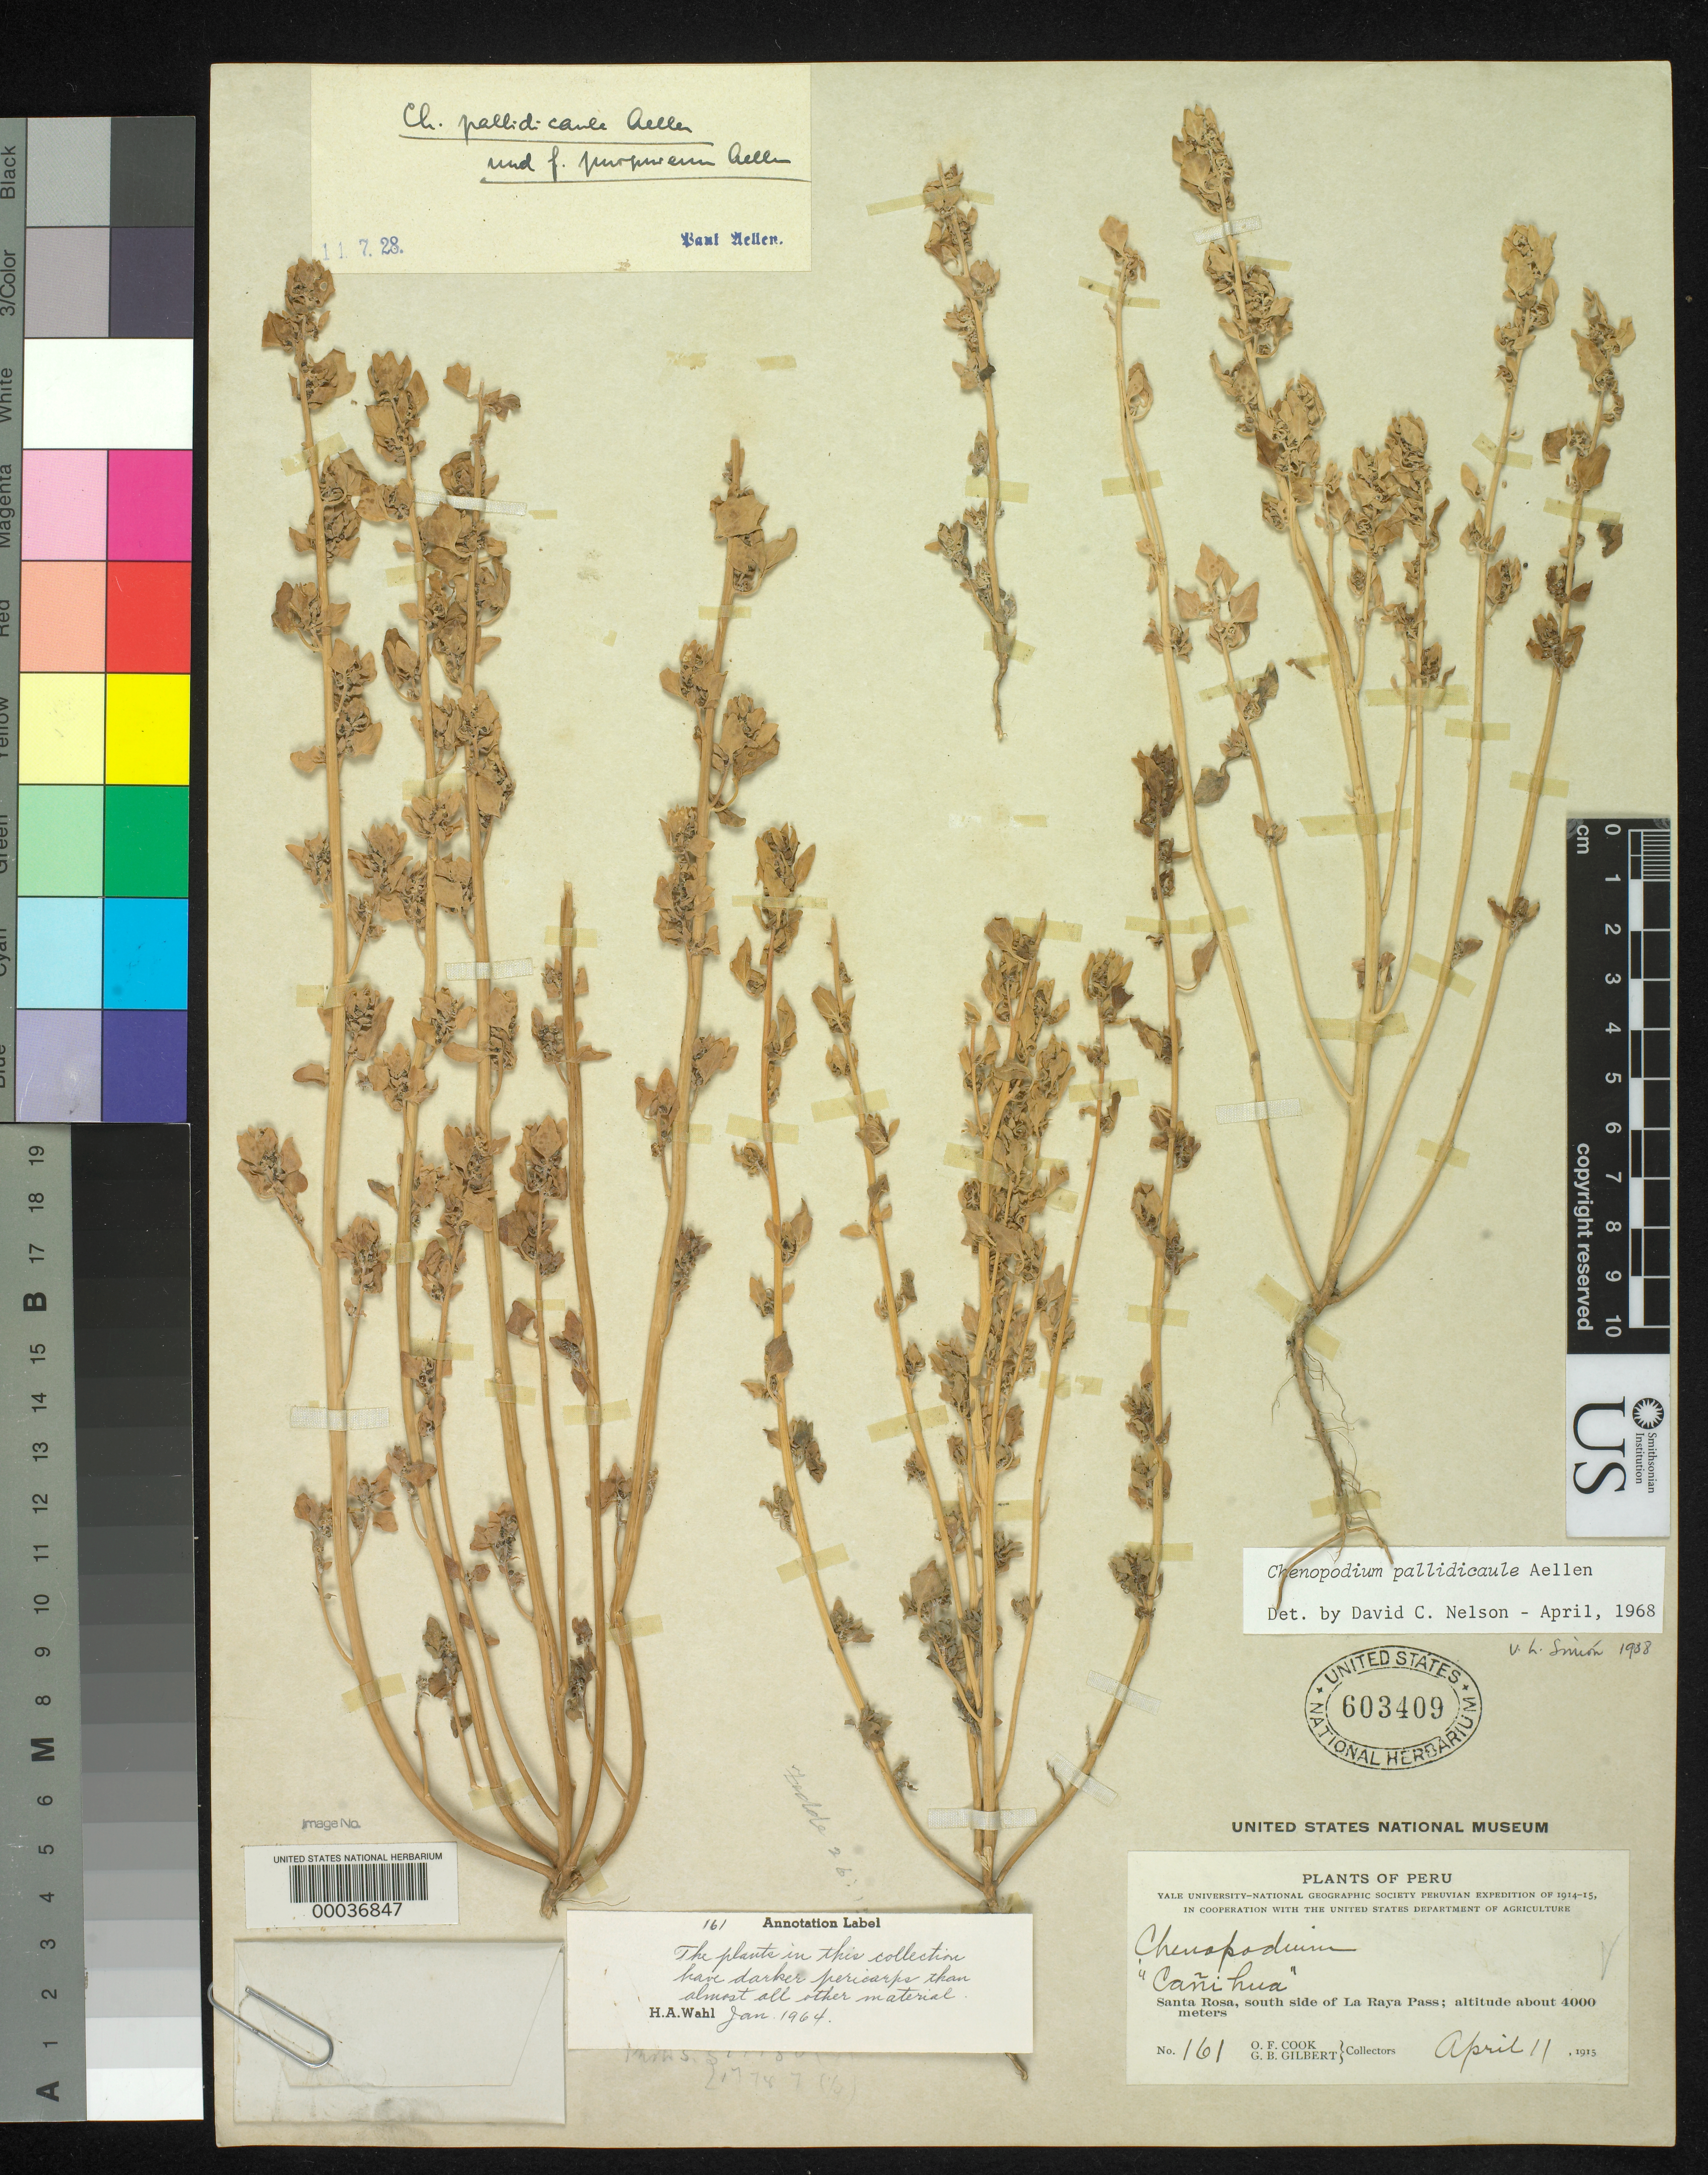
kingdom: Plantae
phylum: Tracheophyta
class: Magnoliopsida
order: Caryophyllales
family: Amaranthaceae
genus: Chenopodium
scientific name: Chenopodium pallidicaule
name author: Aellen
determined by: Aellen, P.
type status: Syntype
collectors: O. F. Cook & G. B. Gilbert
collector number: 161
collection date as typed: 11 Apr 1915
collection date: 1915-04-11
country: Peru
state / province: Cusco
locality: Santa Rosa, south side of La Raya Pass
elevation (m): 4000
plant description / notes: Apparently considered by Aellen a mixed collection, annotated "Ch. pallidiaule Aellen und f. purpureum Aellen" and this collection cited in protologue "mit f. purpureum Aellen", but "f. purpureum" apparently a nom. nud.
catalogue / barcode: US 603409